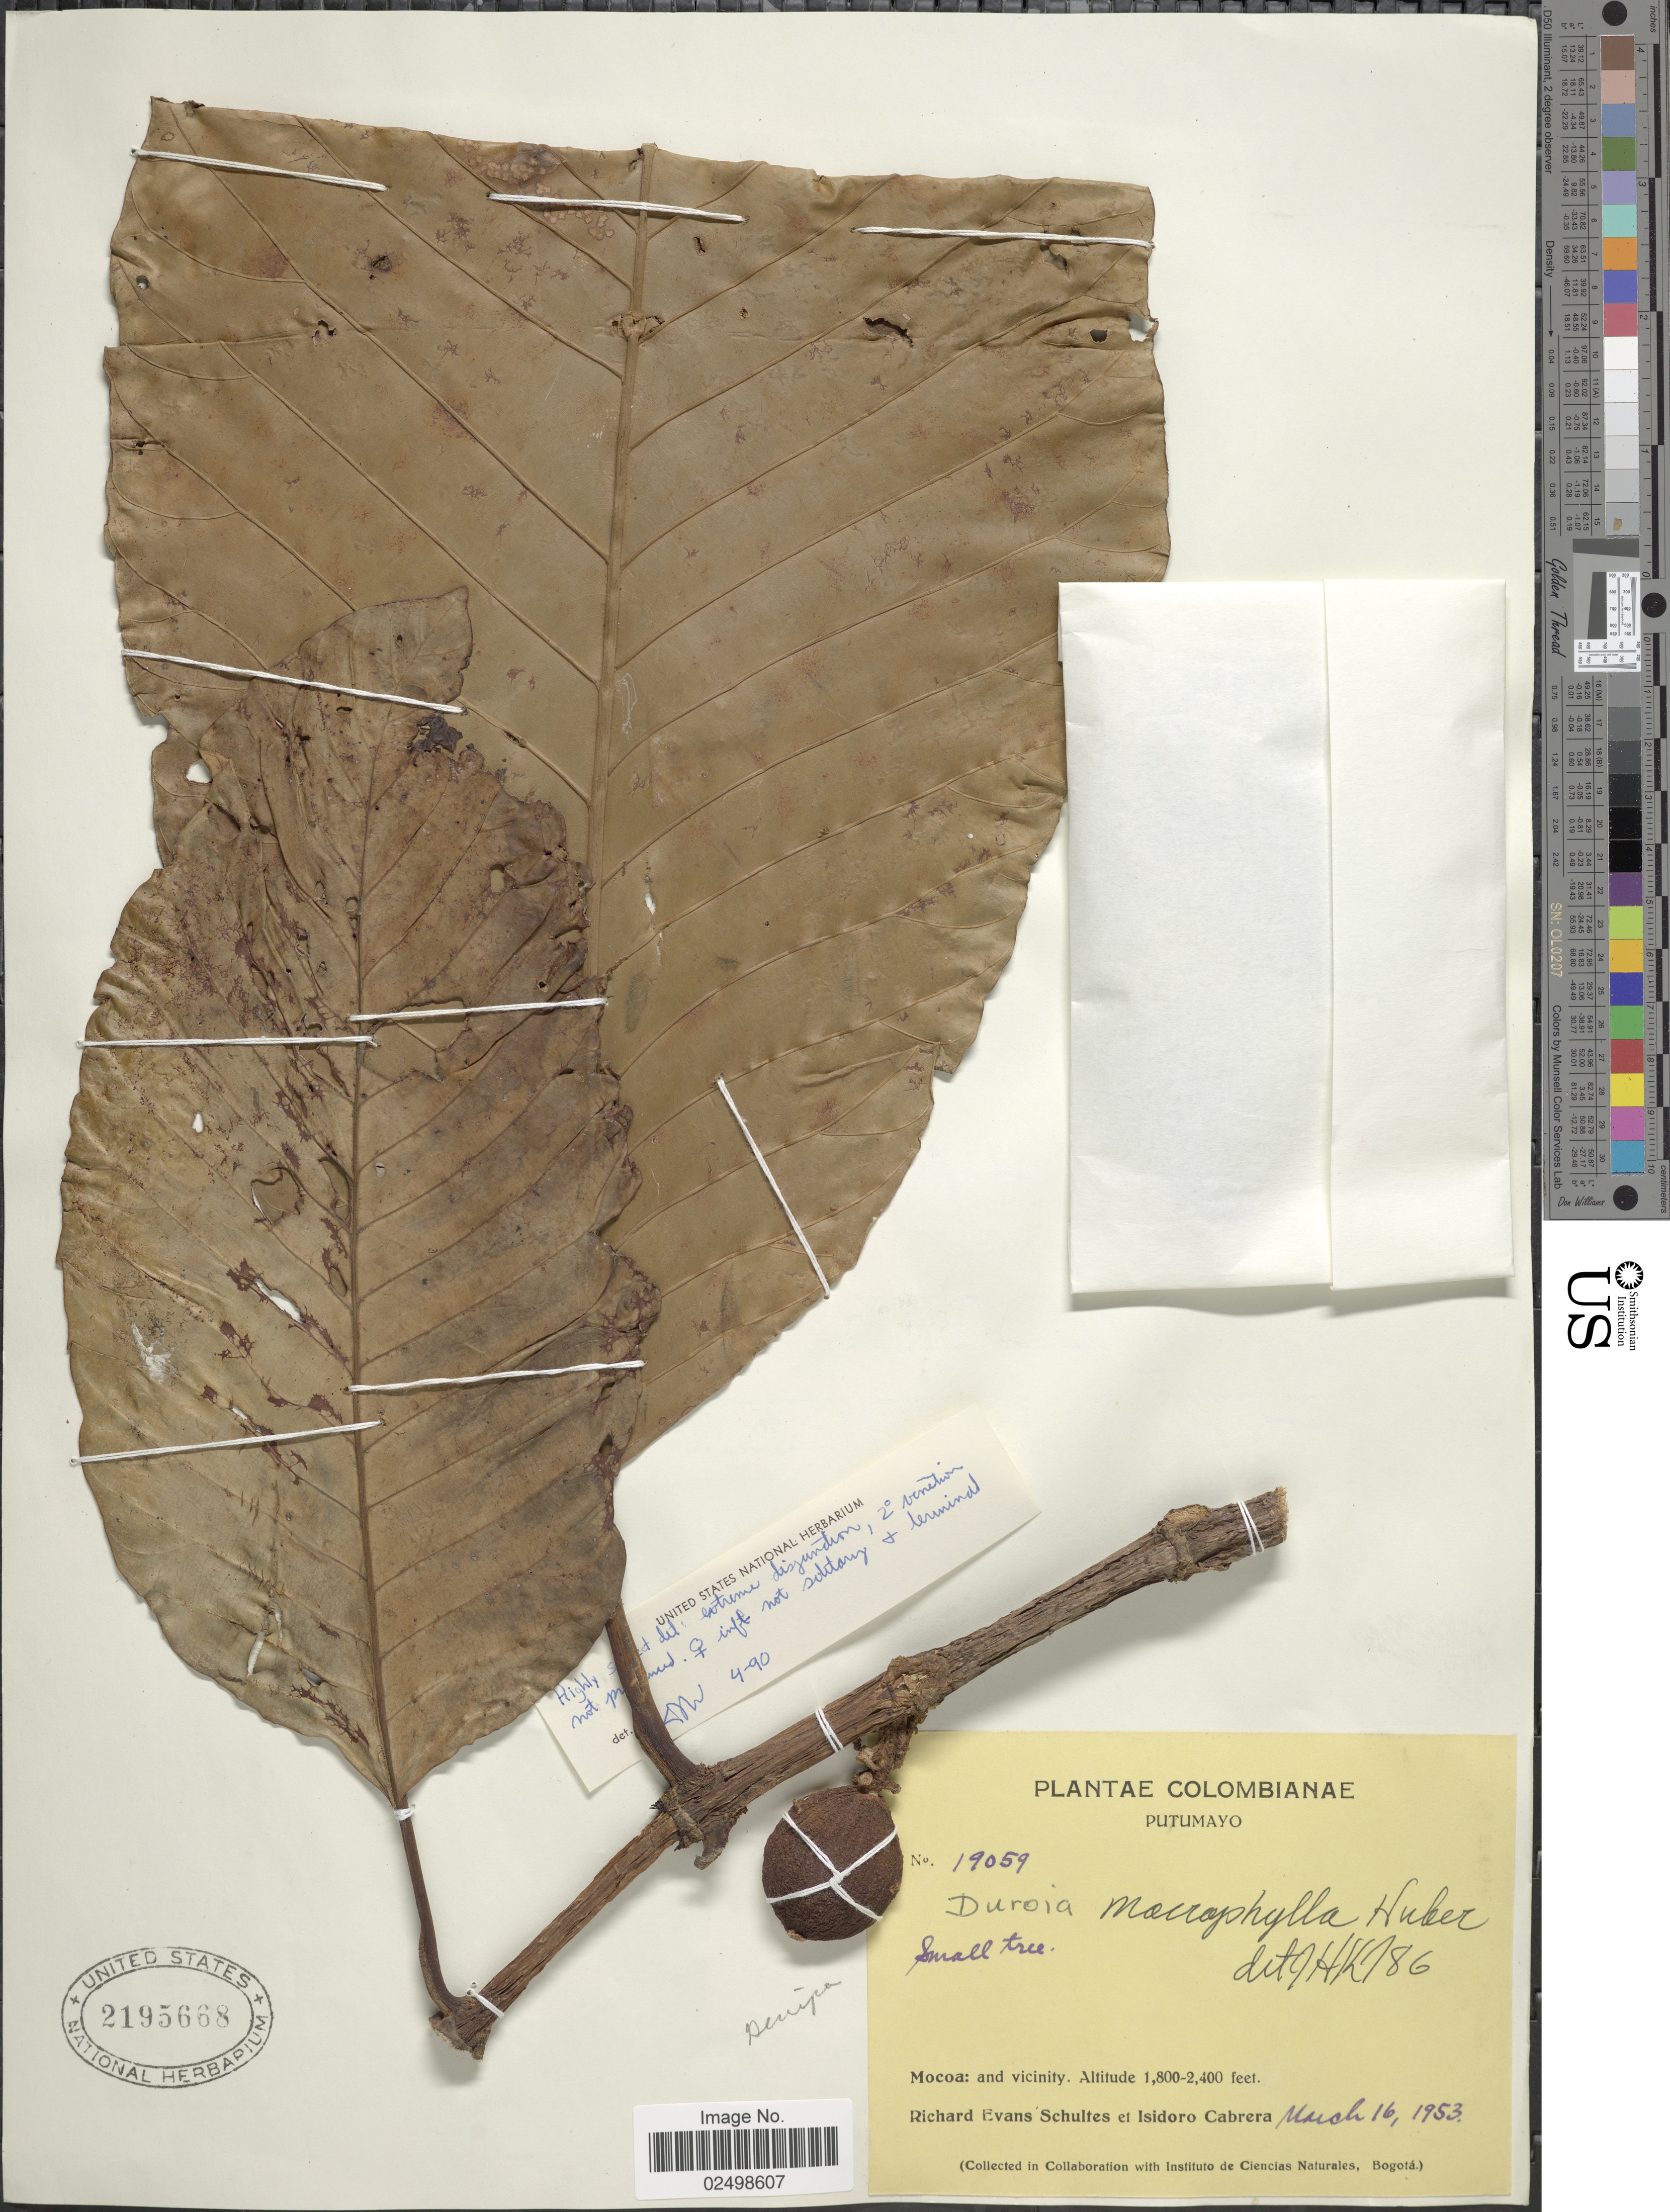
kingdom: Plantae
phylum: Tracheophyta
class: Magnoliopsida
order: Gentianales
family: Rubiaceae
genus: Amaioua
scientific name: Amaioua sp.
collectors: R. E. Schultes & I. Cabrera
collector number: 19059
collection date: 1953-03-16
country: Colombia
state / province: Putumayo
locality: Colombianae. Mocoa: and vicinity.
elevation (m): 549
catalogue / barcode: US 2195668